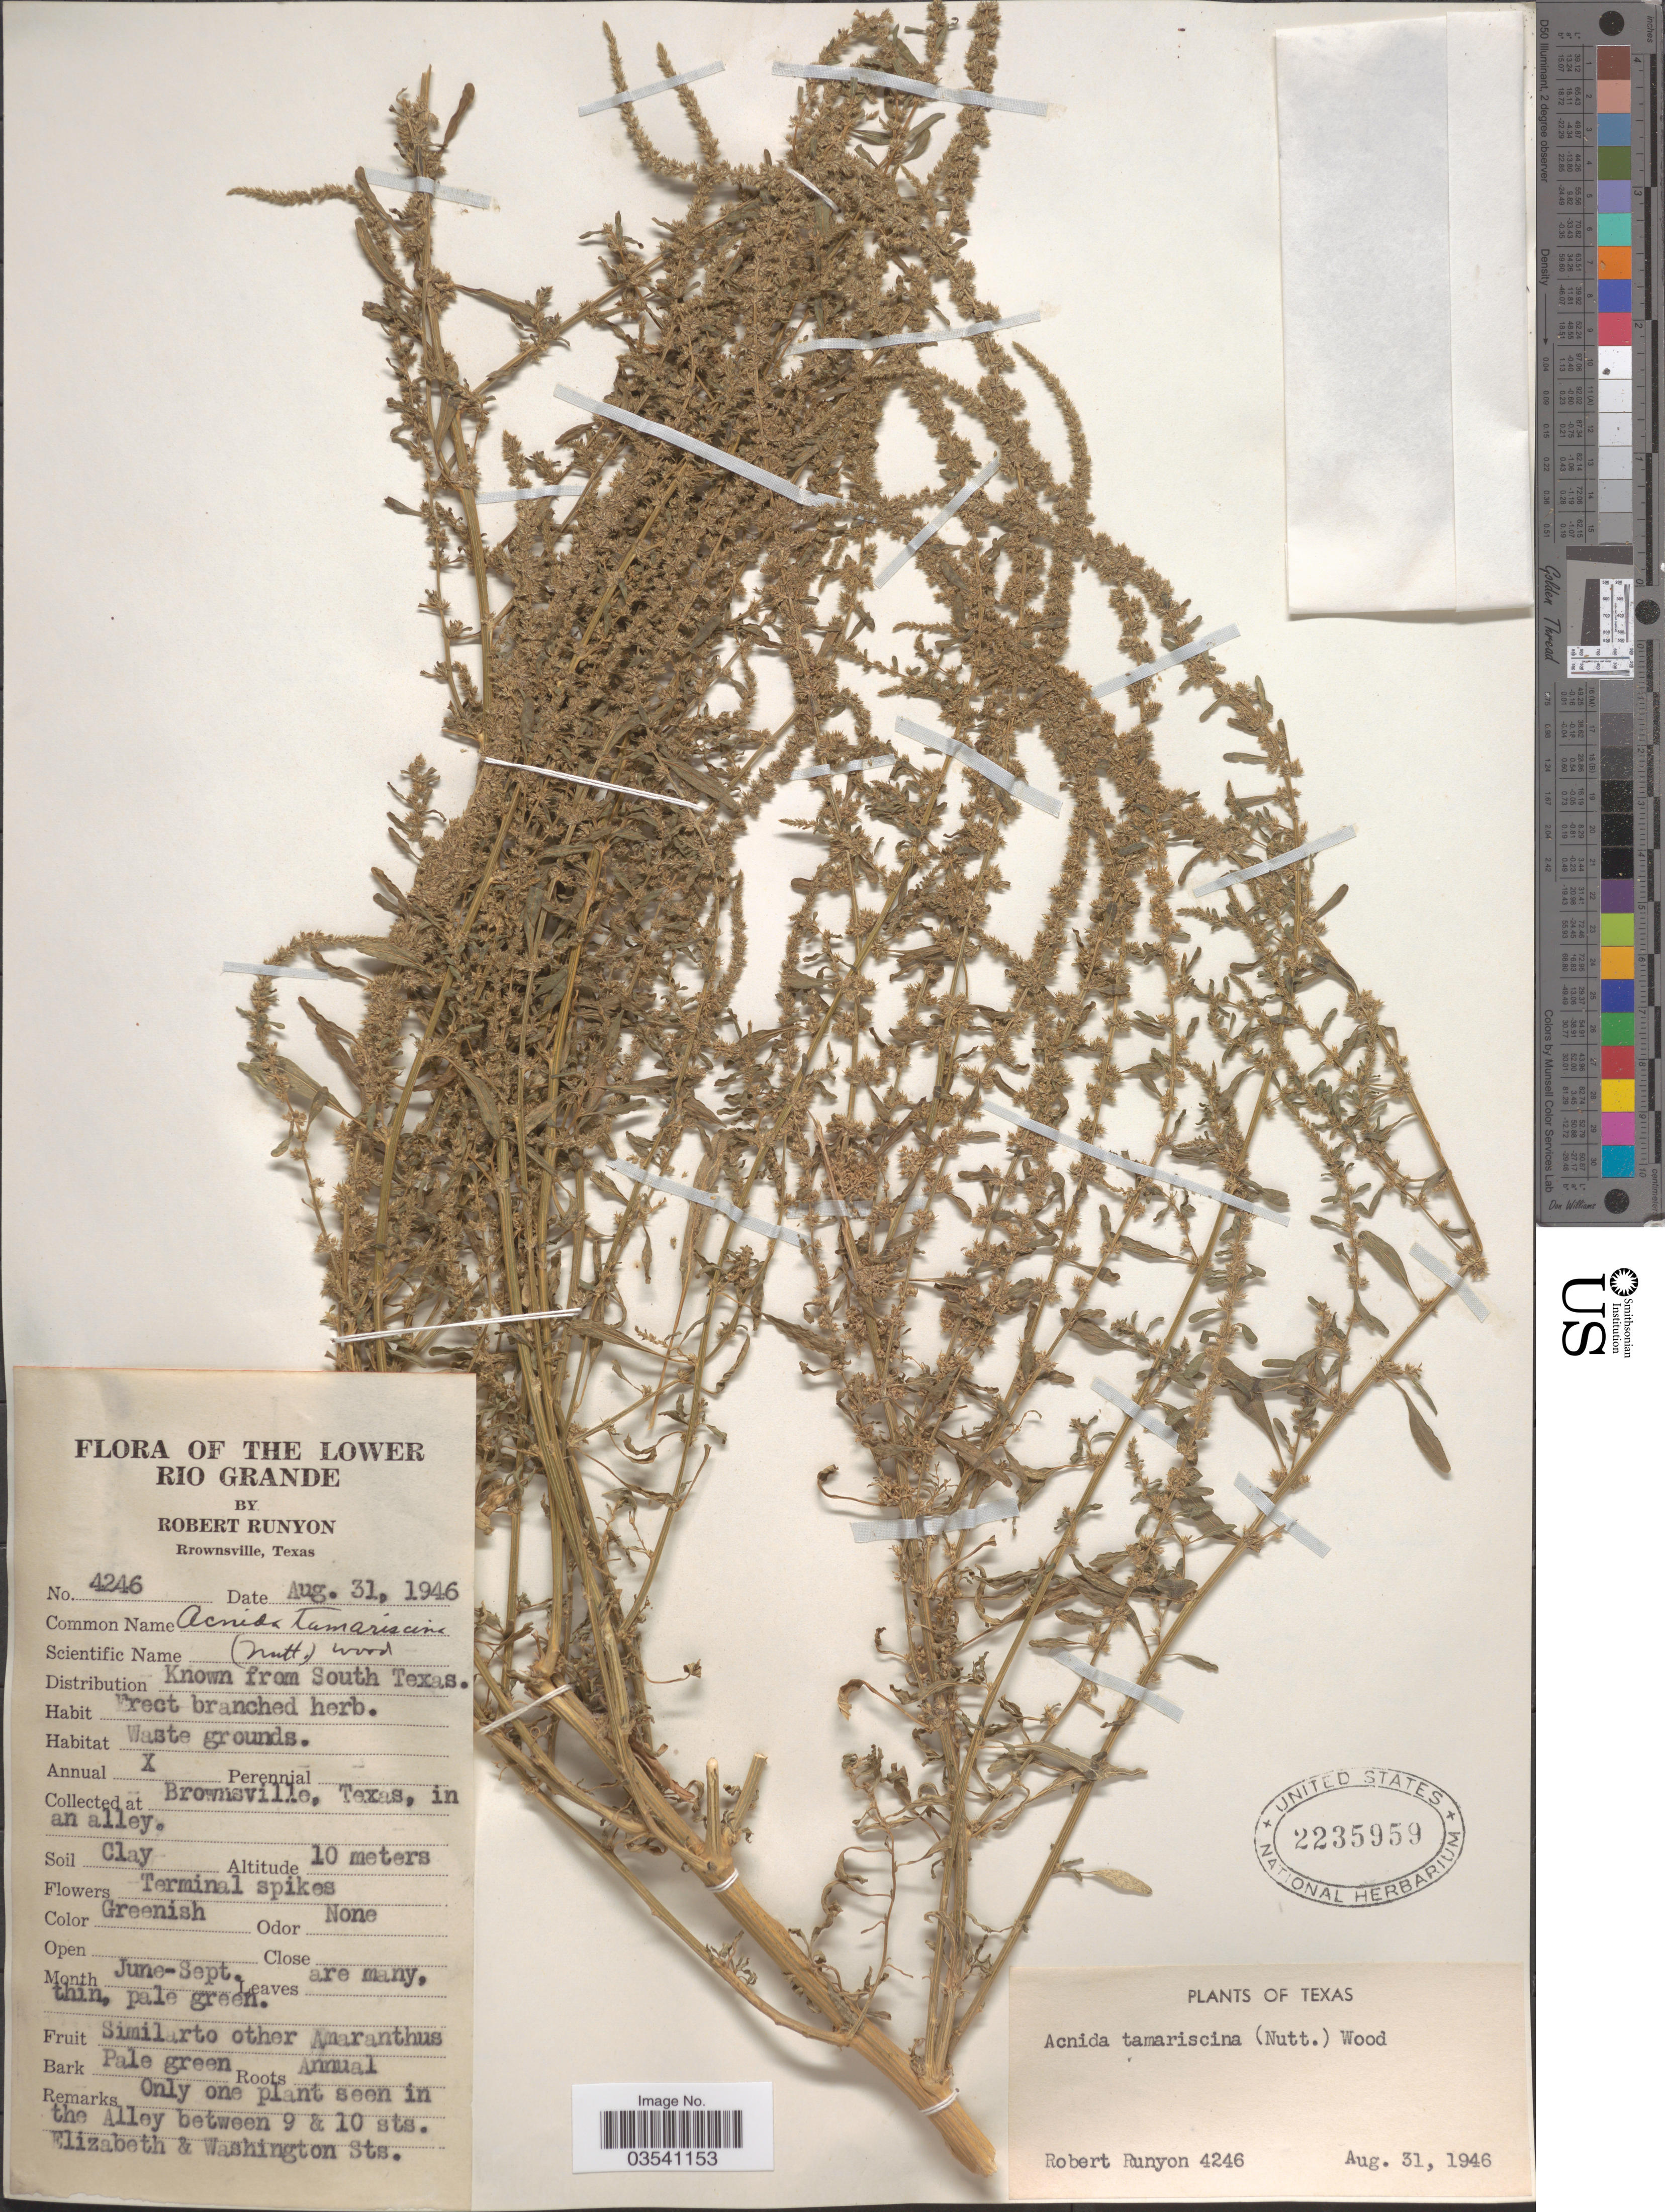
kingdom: Plantae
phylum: Tracheophyta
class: Magnoliopsida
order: Caryophyllales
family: Amaranthaceae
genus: Amaranthus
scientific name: Amaranthus tamariscinus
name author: Nutt.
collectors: R. Runyon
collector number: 4246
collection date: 1946-08-31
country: United States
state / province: Texas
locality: The Lower Rio Grande. Distribution Known from South Texas. Brownsville, in an alley.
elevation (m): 10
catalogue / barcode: US 2235959